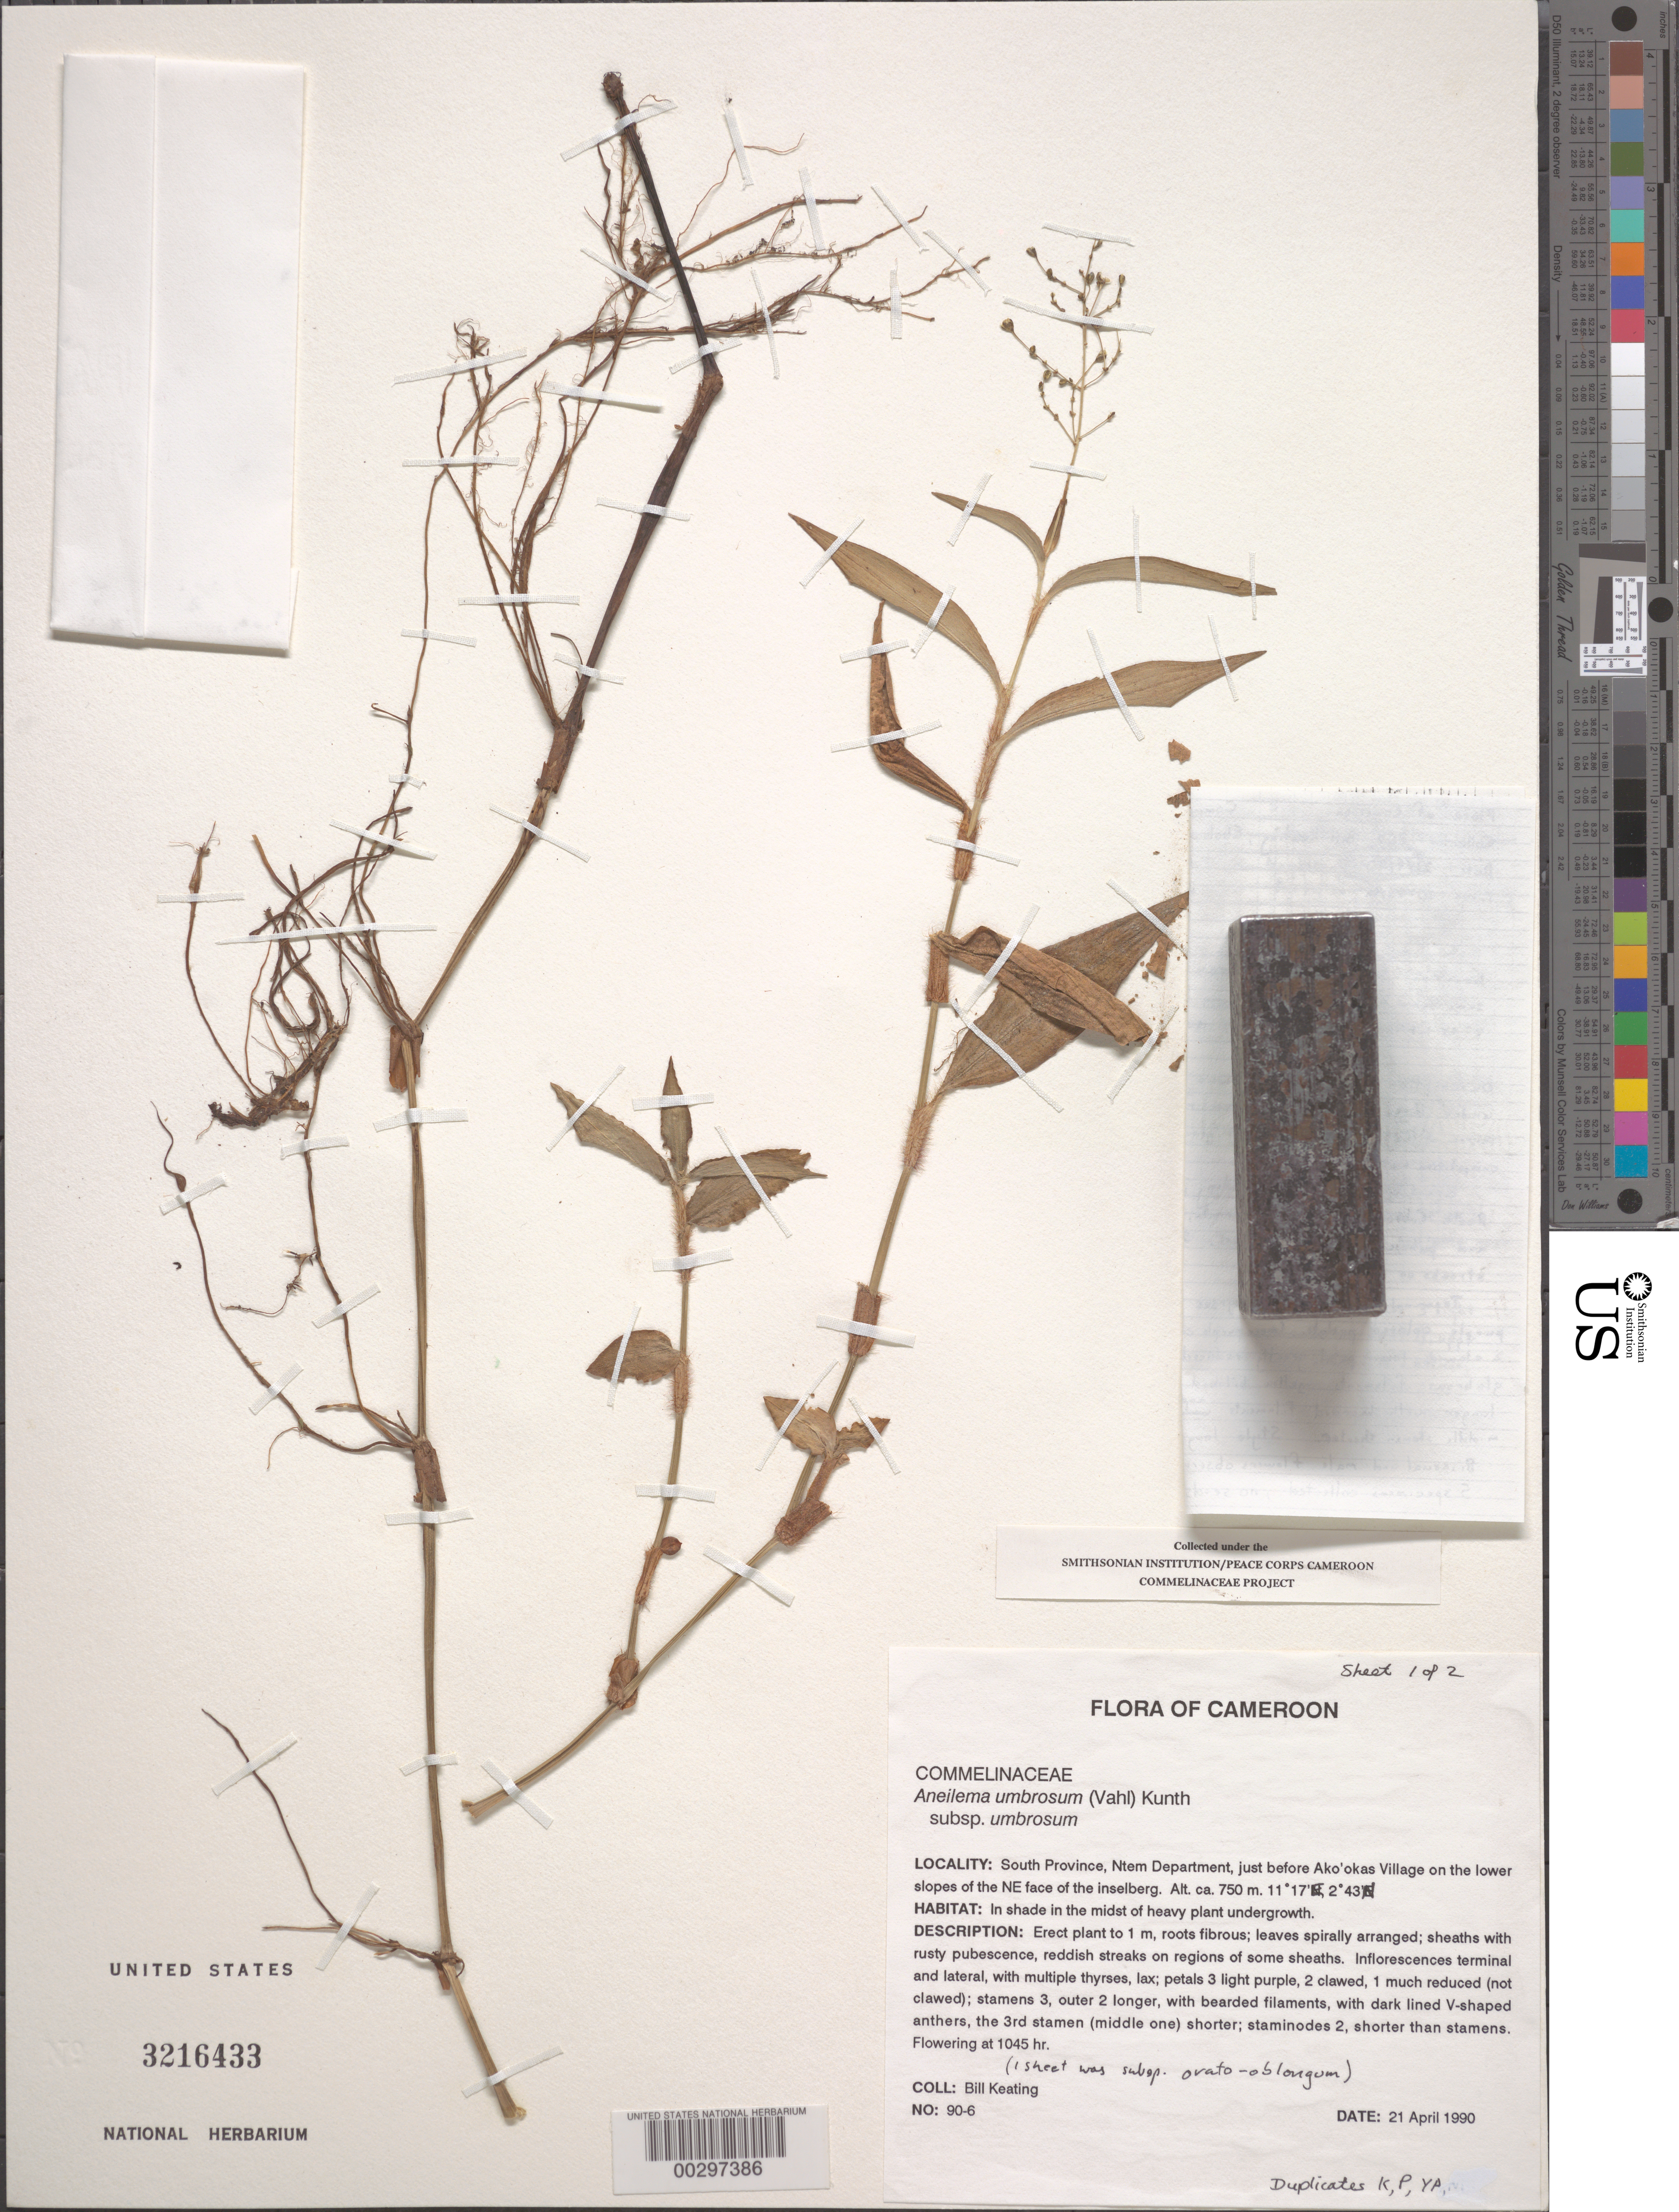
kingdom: Plantae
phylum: Tracheophyta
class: Liliopsida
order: Commelinales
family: Commelinaceae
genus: Aneilema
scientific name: Aneilema umbrosum subsp. umbrosum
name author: (Vahl) Kunth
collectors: B. Keating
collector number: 90-6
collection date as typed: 21 Apr 1990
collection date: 1990-04-21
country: Cameroon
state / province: Sud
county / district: Ntem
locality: Ntem, ako'okas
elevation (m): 750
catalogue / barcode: US 3216433